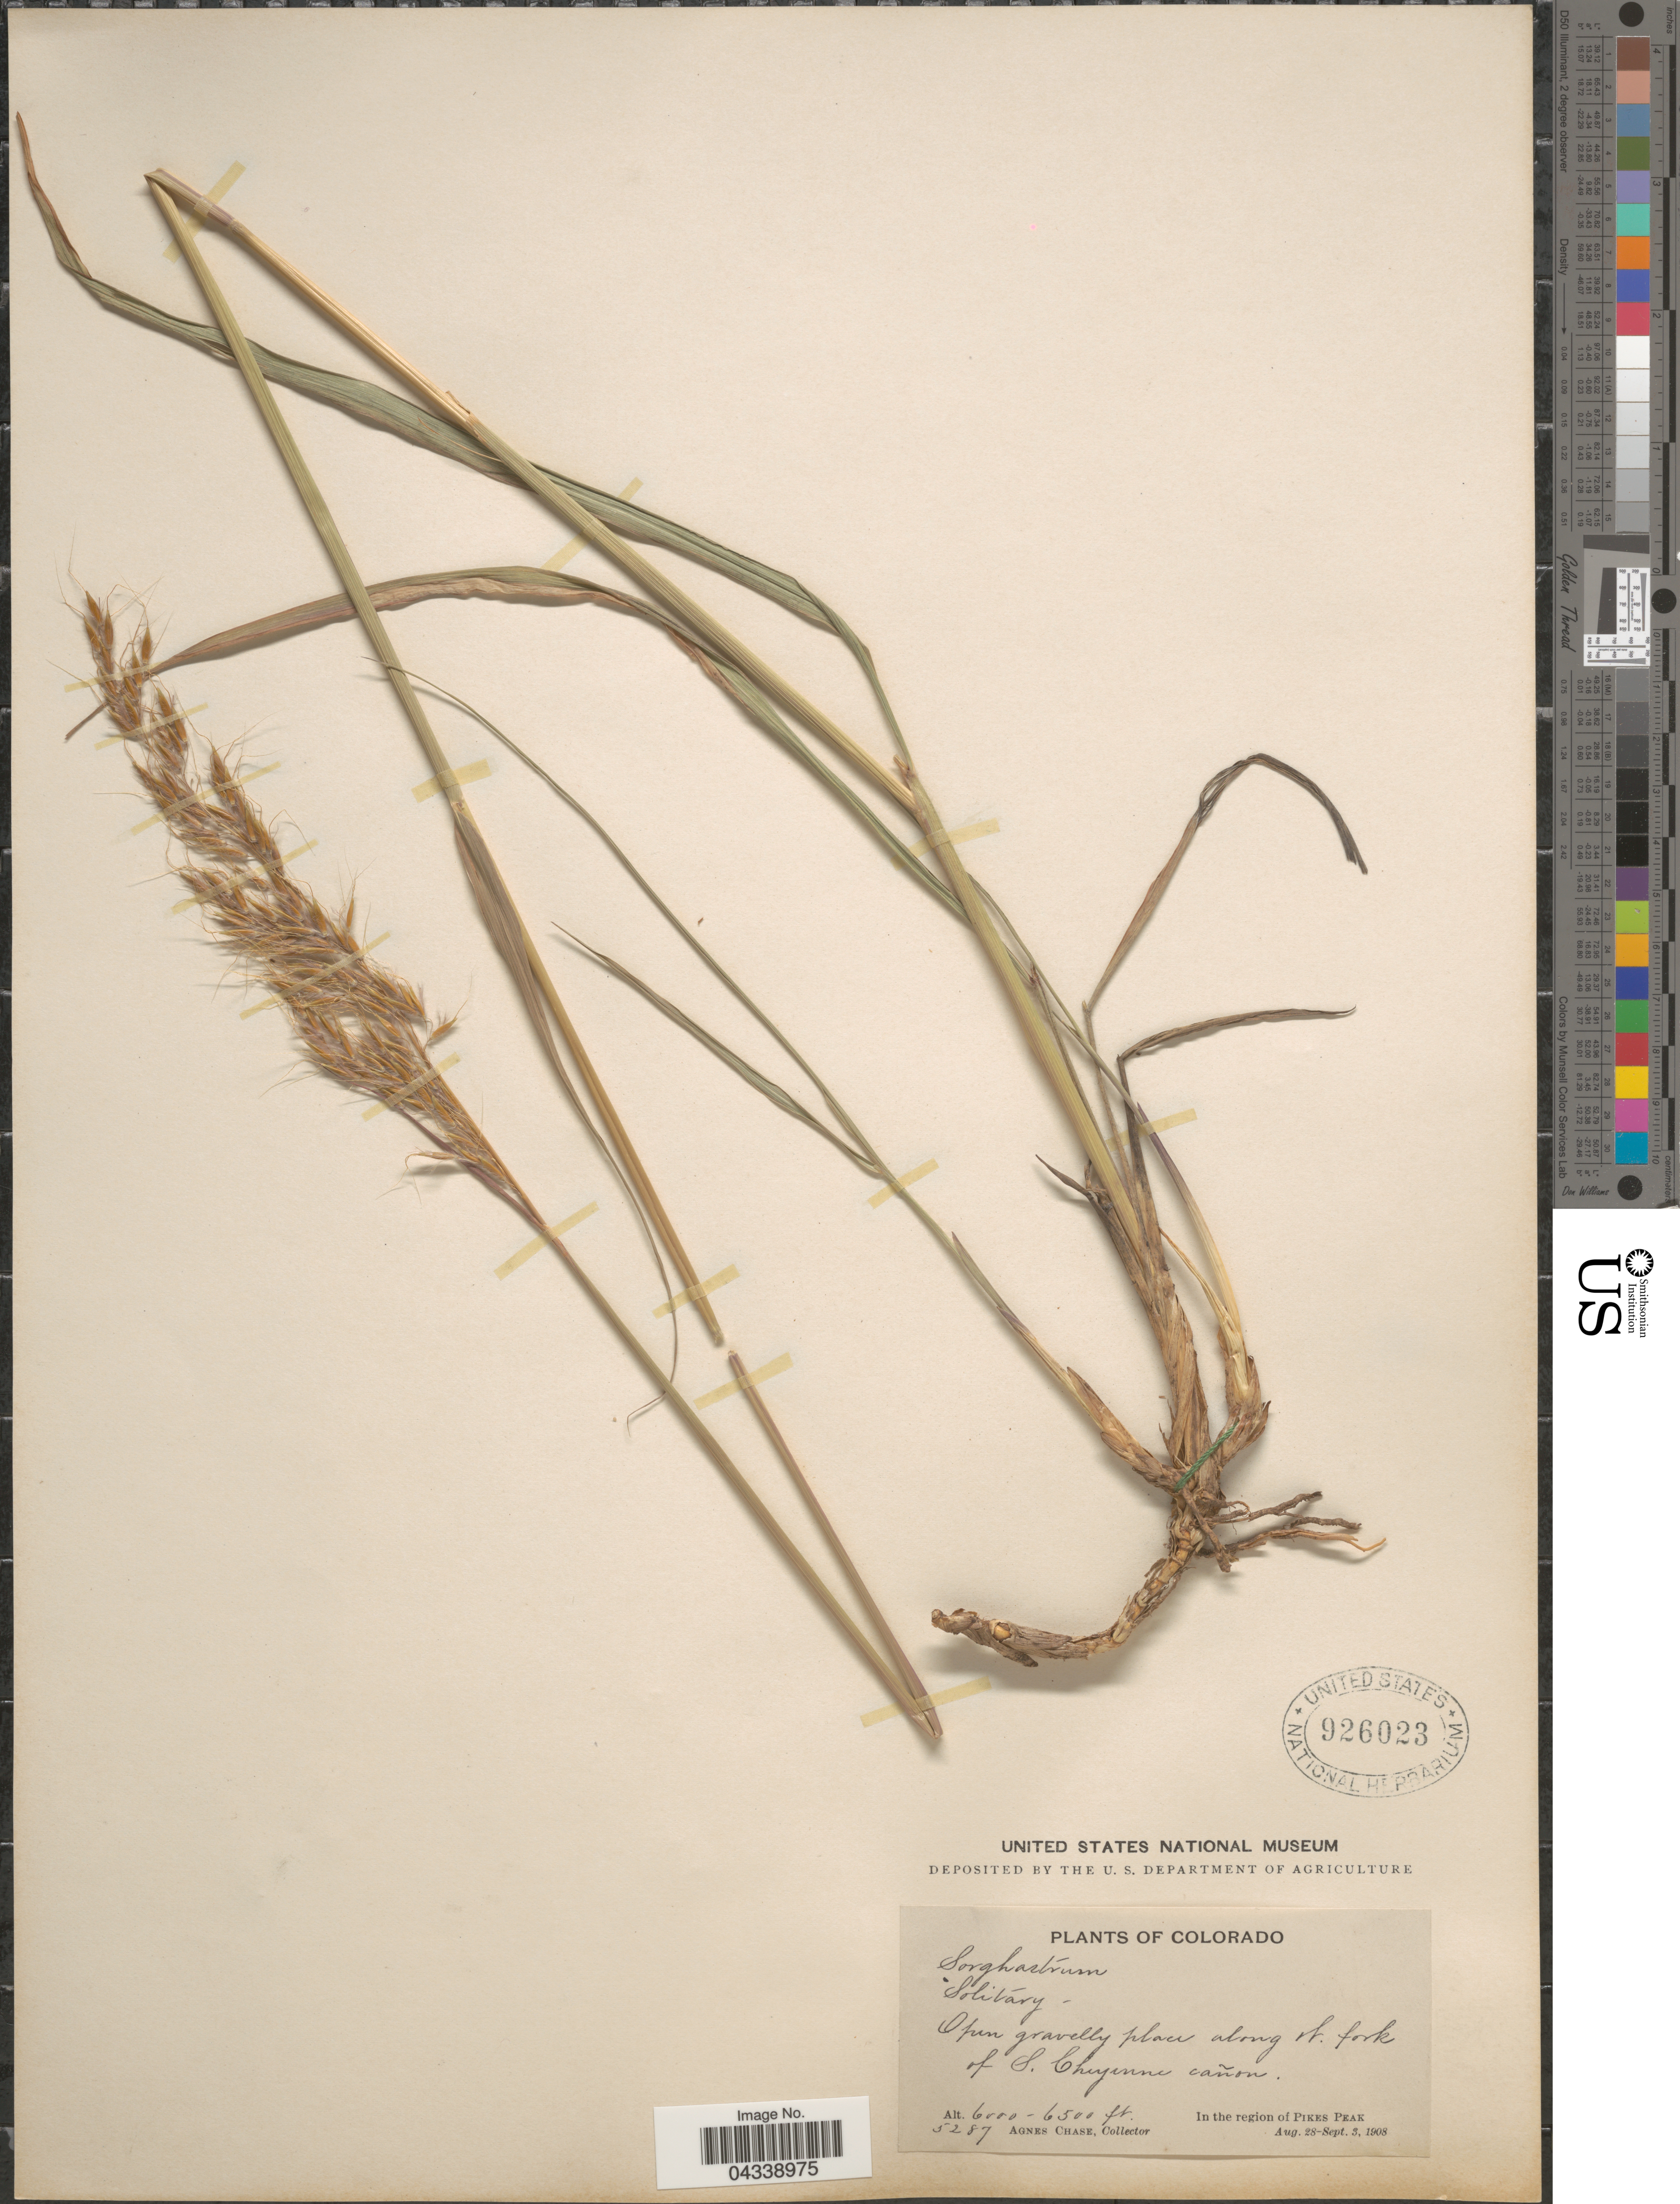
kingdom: Plantae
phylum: Tracheophyta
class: Liliopsida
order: Poales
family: Poaceae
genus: Sorghastrum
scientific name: Sorghastrum nutans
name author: (L.) Nash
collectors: A. Chase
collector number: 5287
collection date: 1908-08-28/1908-09-03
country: United States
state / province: Colorado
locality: Along W. fork of S. Cheyenne cañon. In the region of Pikes Peak.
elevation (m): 1829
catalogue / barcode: US 926023